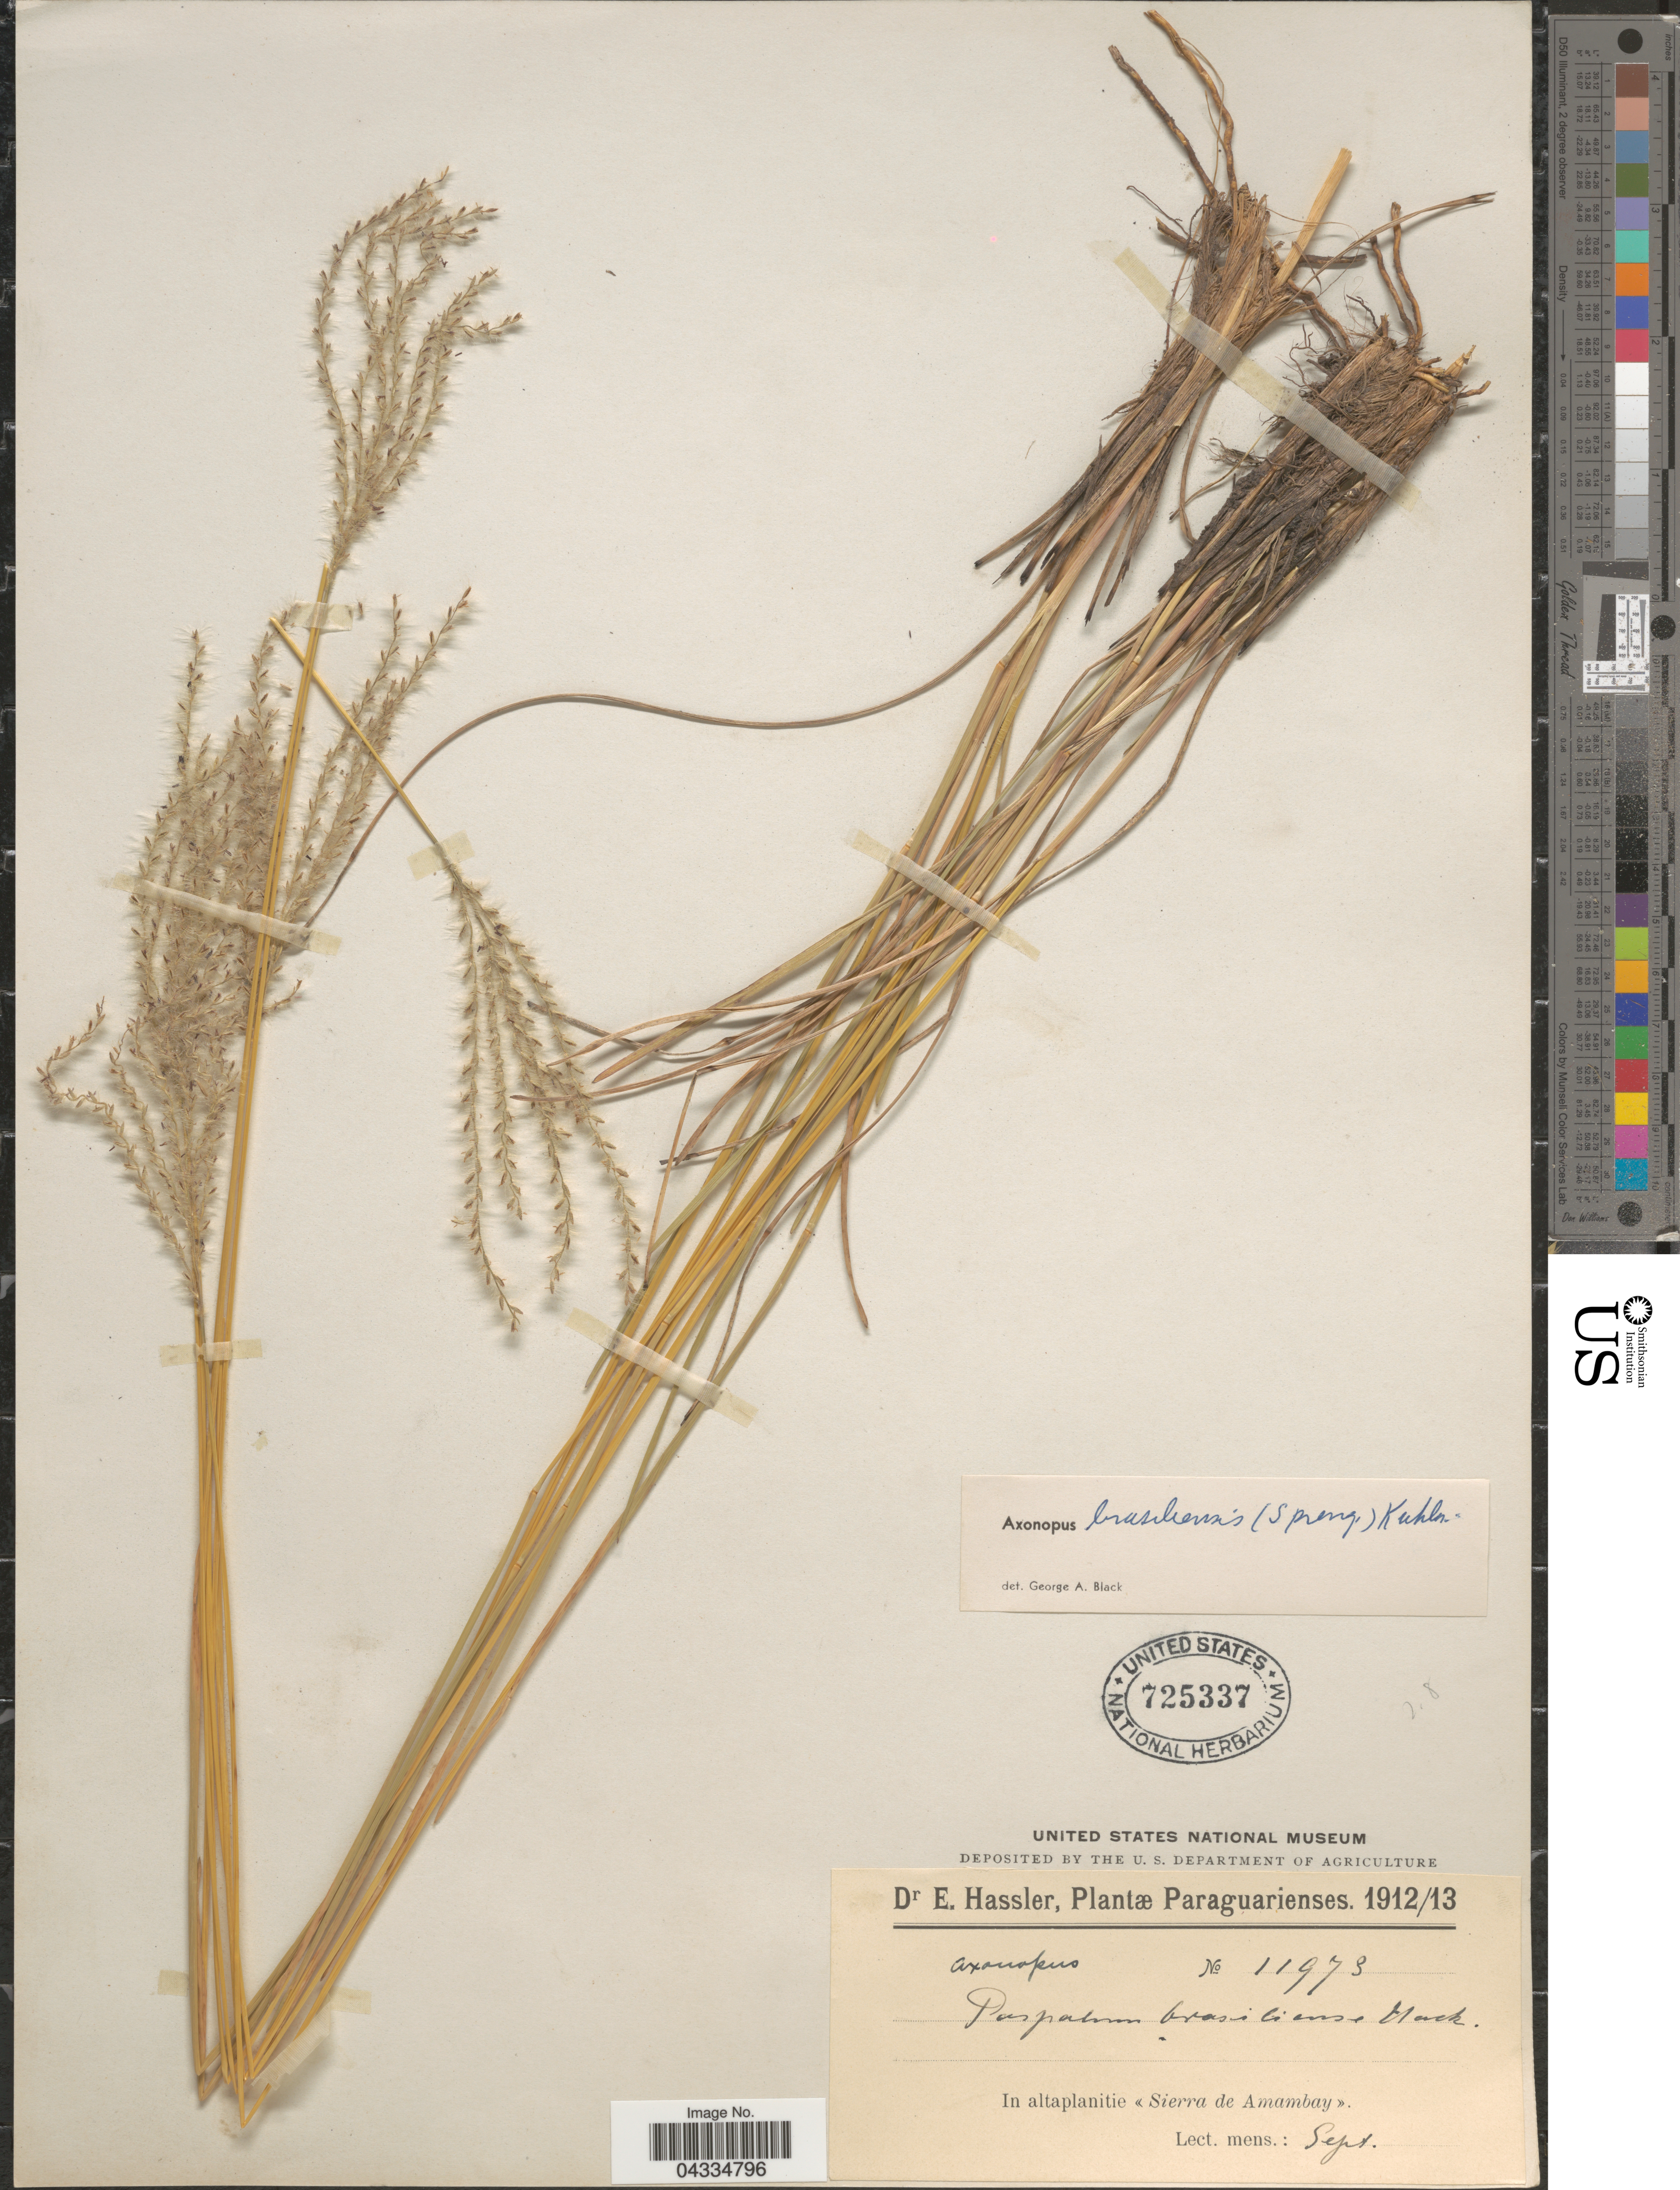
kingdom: Plantae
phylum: Tracheophyta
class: Liliopsida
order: Poales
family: Poaceae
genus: Axonopus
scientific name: Axonopus brasiliensis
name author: Kuhlm.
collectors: E. Hassler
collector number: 11973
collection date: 1912-09/1913-09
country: Paraguay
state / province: Amambay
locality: In altaplanitie « Sierra de Amambay ».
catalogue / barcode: US 725337